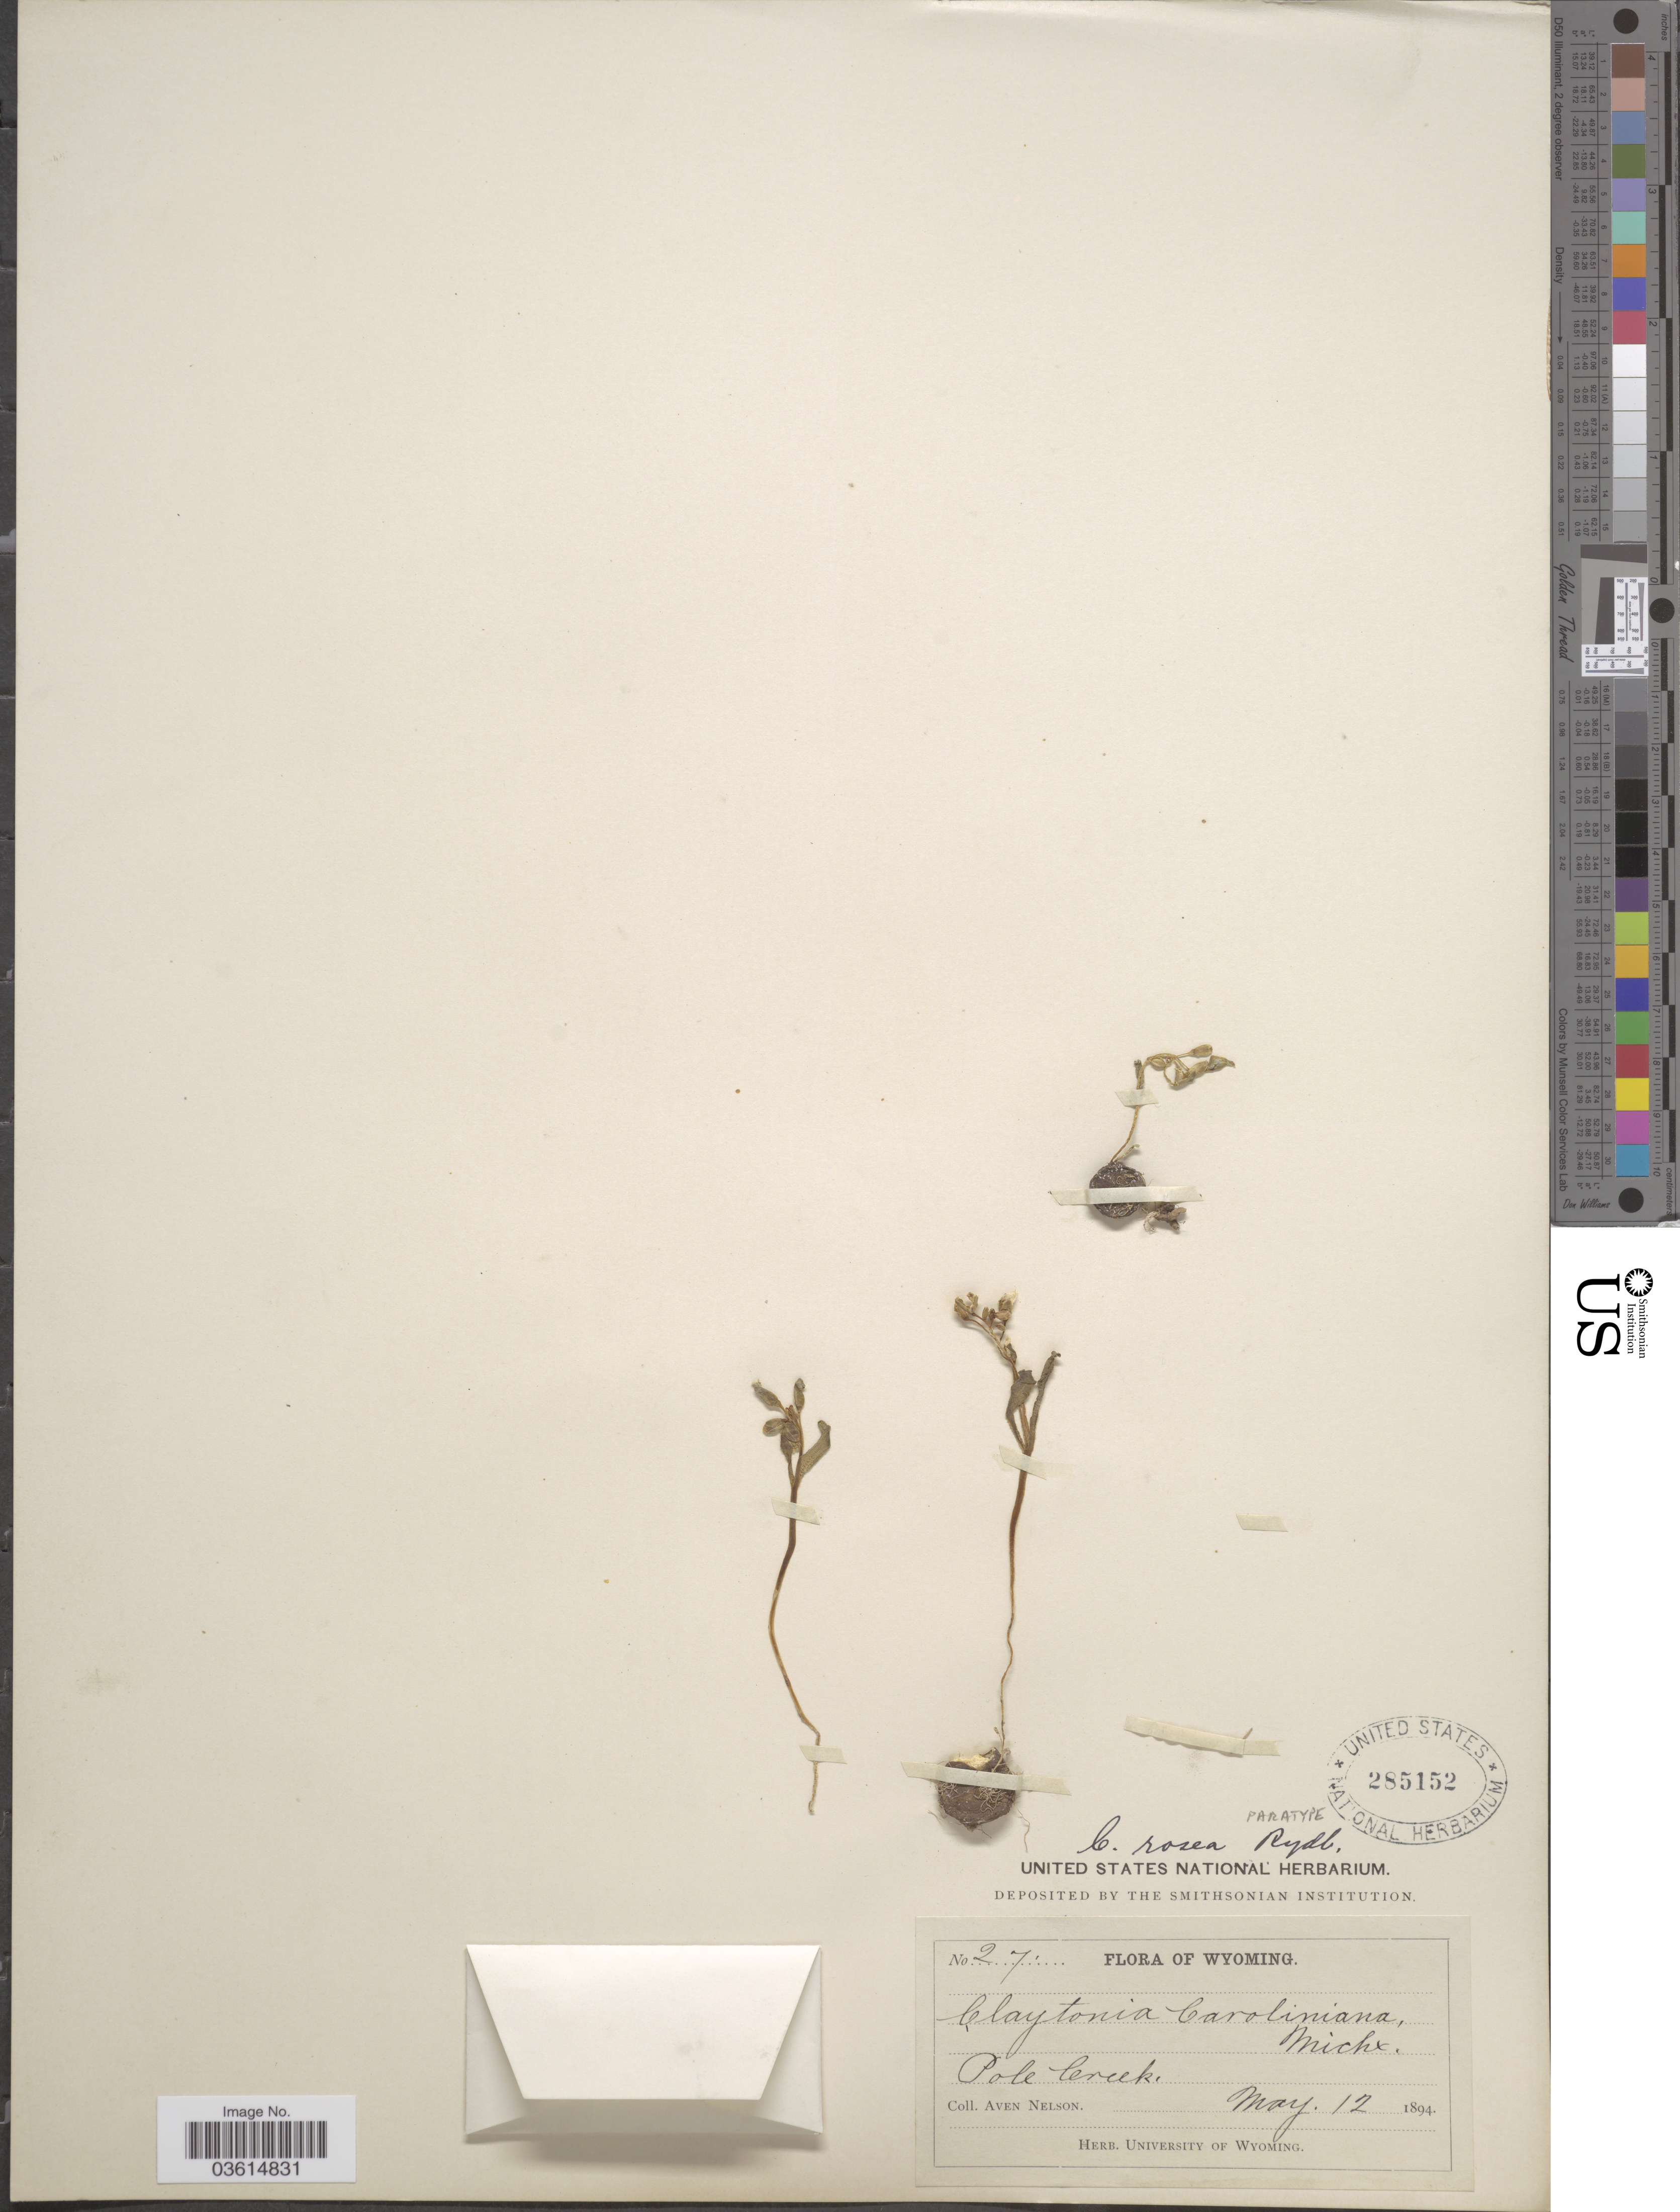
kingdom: Plantae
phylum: Tracheophyta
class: Magnoliopsida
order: Caryophyllales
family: Montiaceae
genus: Claytonia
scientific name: Claytonia rosea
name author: Rydb.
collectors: A. Nelson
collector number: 27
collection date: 1894-05-12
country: United States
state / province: Wyoming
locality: Pole Creek.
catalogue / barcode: US 285152